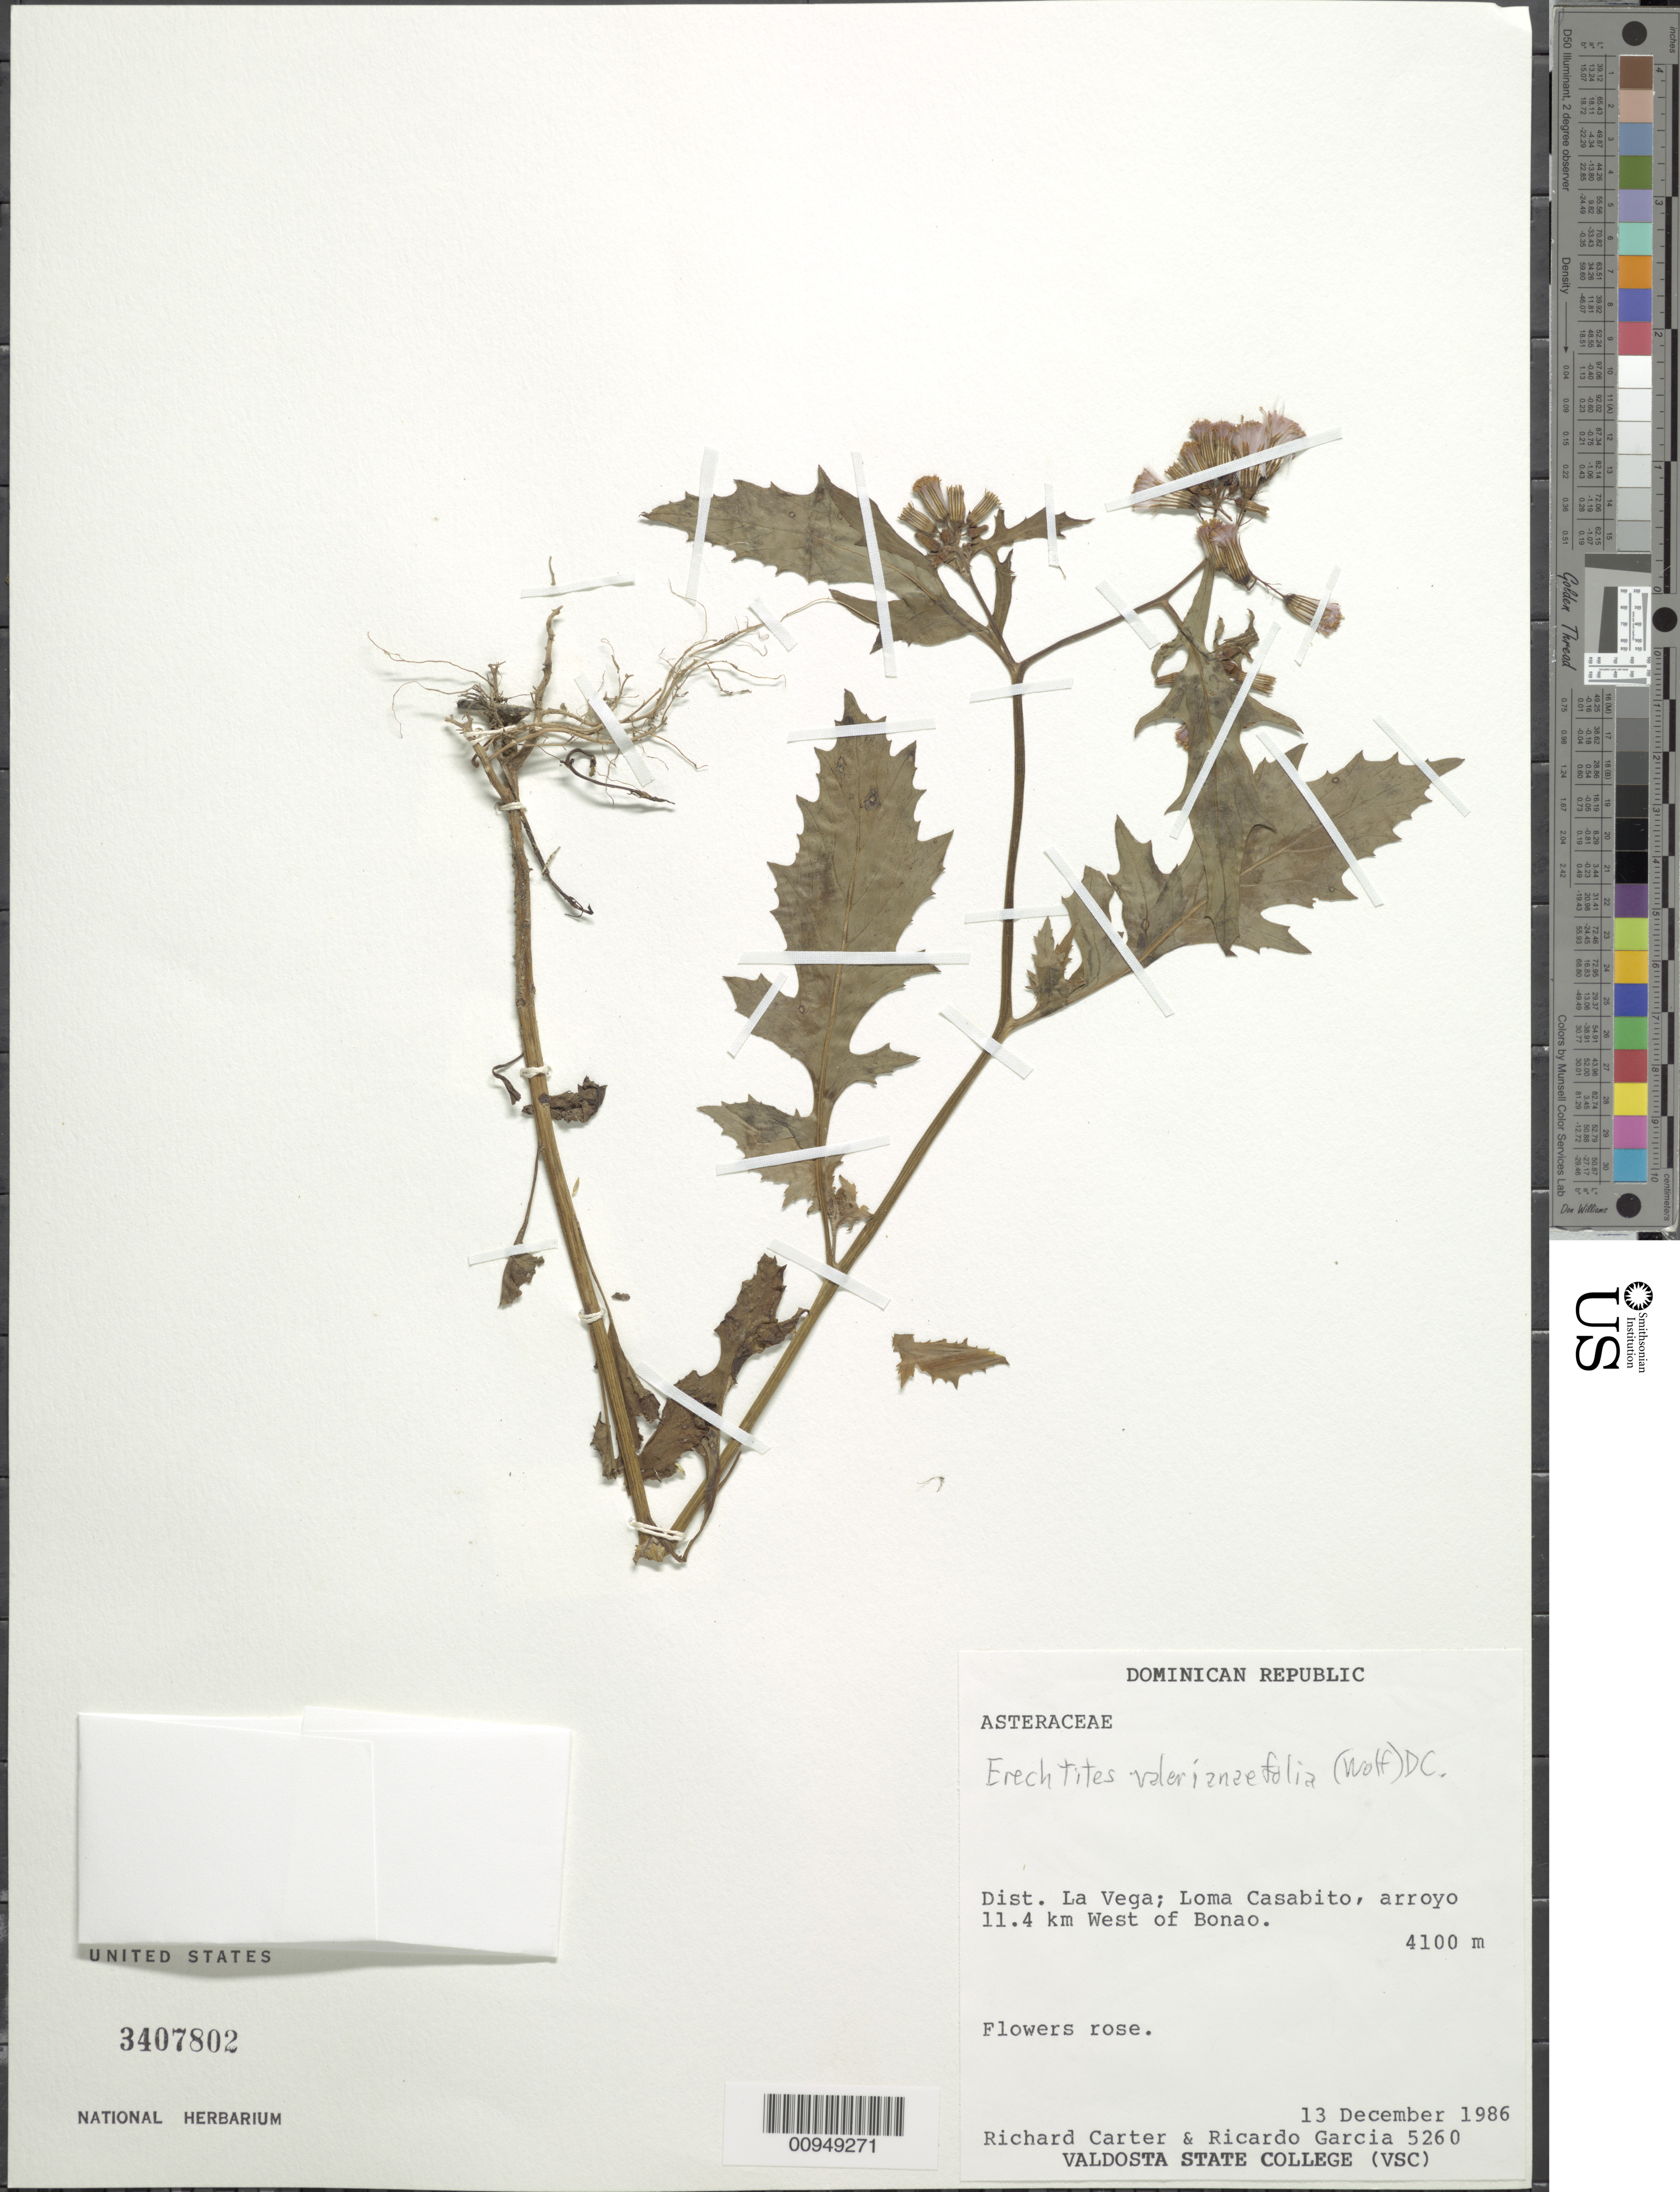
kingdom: Plantae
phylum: Tracheophyta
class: Magnoliopsida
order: Asterales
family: Asteraceae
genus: Erechtites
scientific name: Erechtites valerianifolius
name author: (Link ex Spreng.) DC.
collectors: R. Carter & R. G. García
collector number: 5260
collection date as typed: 13 Dec 1986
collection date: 1986-12-13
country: Dominican Republic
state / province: La Vega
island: Hispaniola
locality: Loma Casabito, arroyo 11.4 km W of Bonao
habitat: Arroyo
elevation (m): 4100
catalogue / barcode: US 3407802